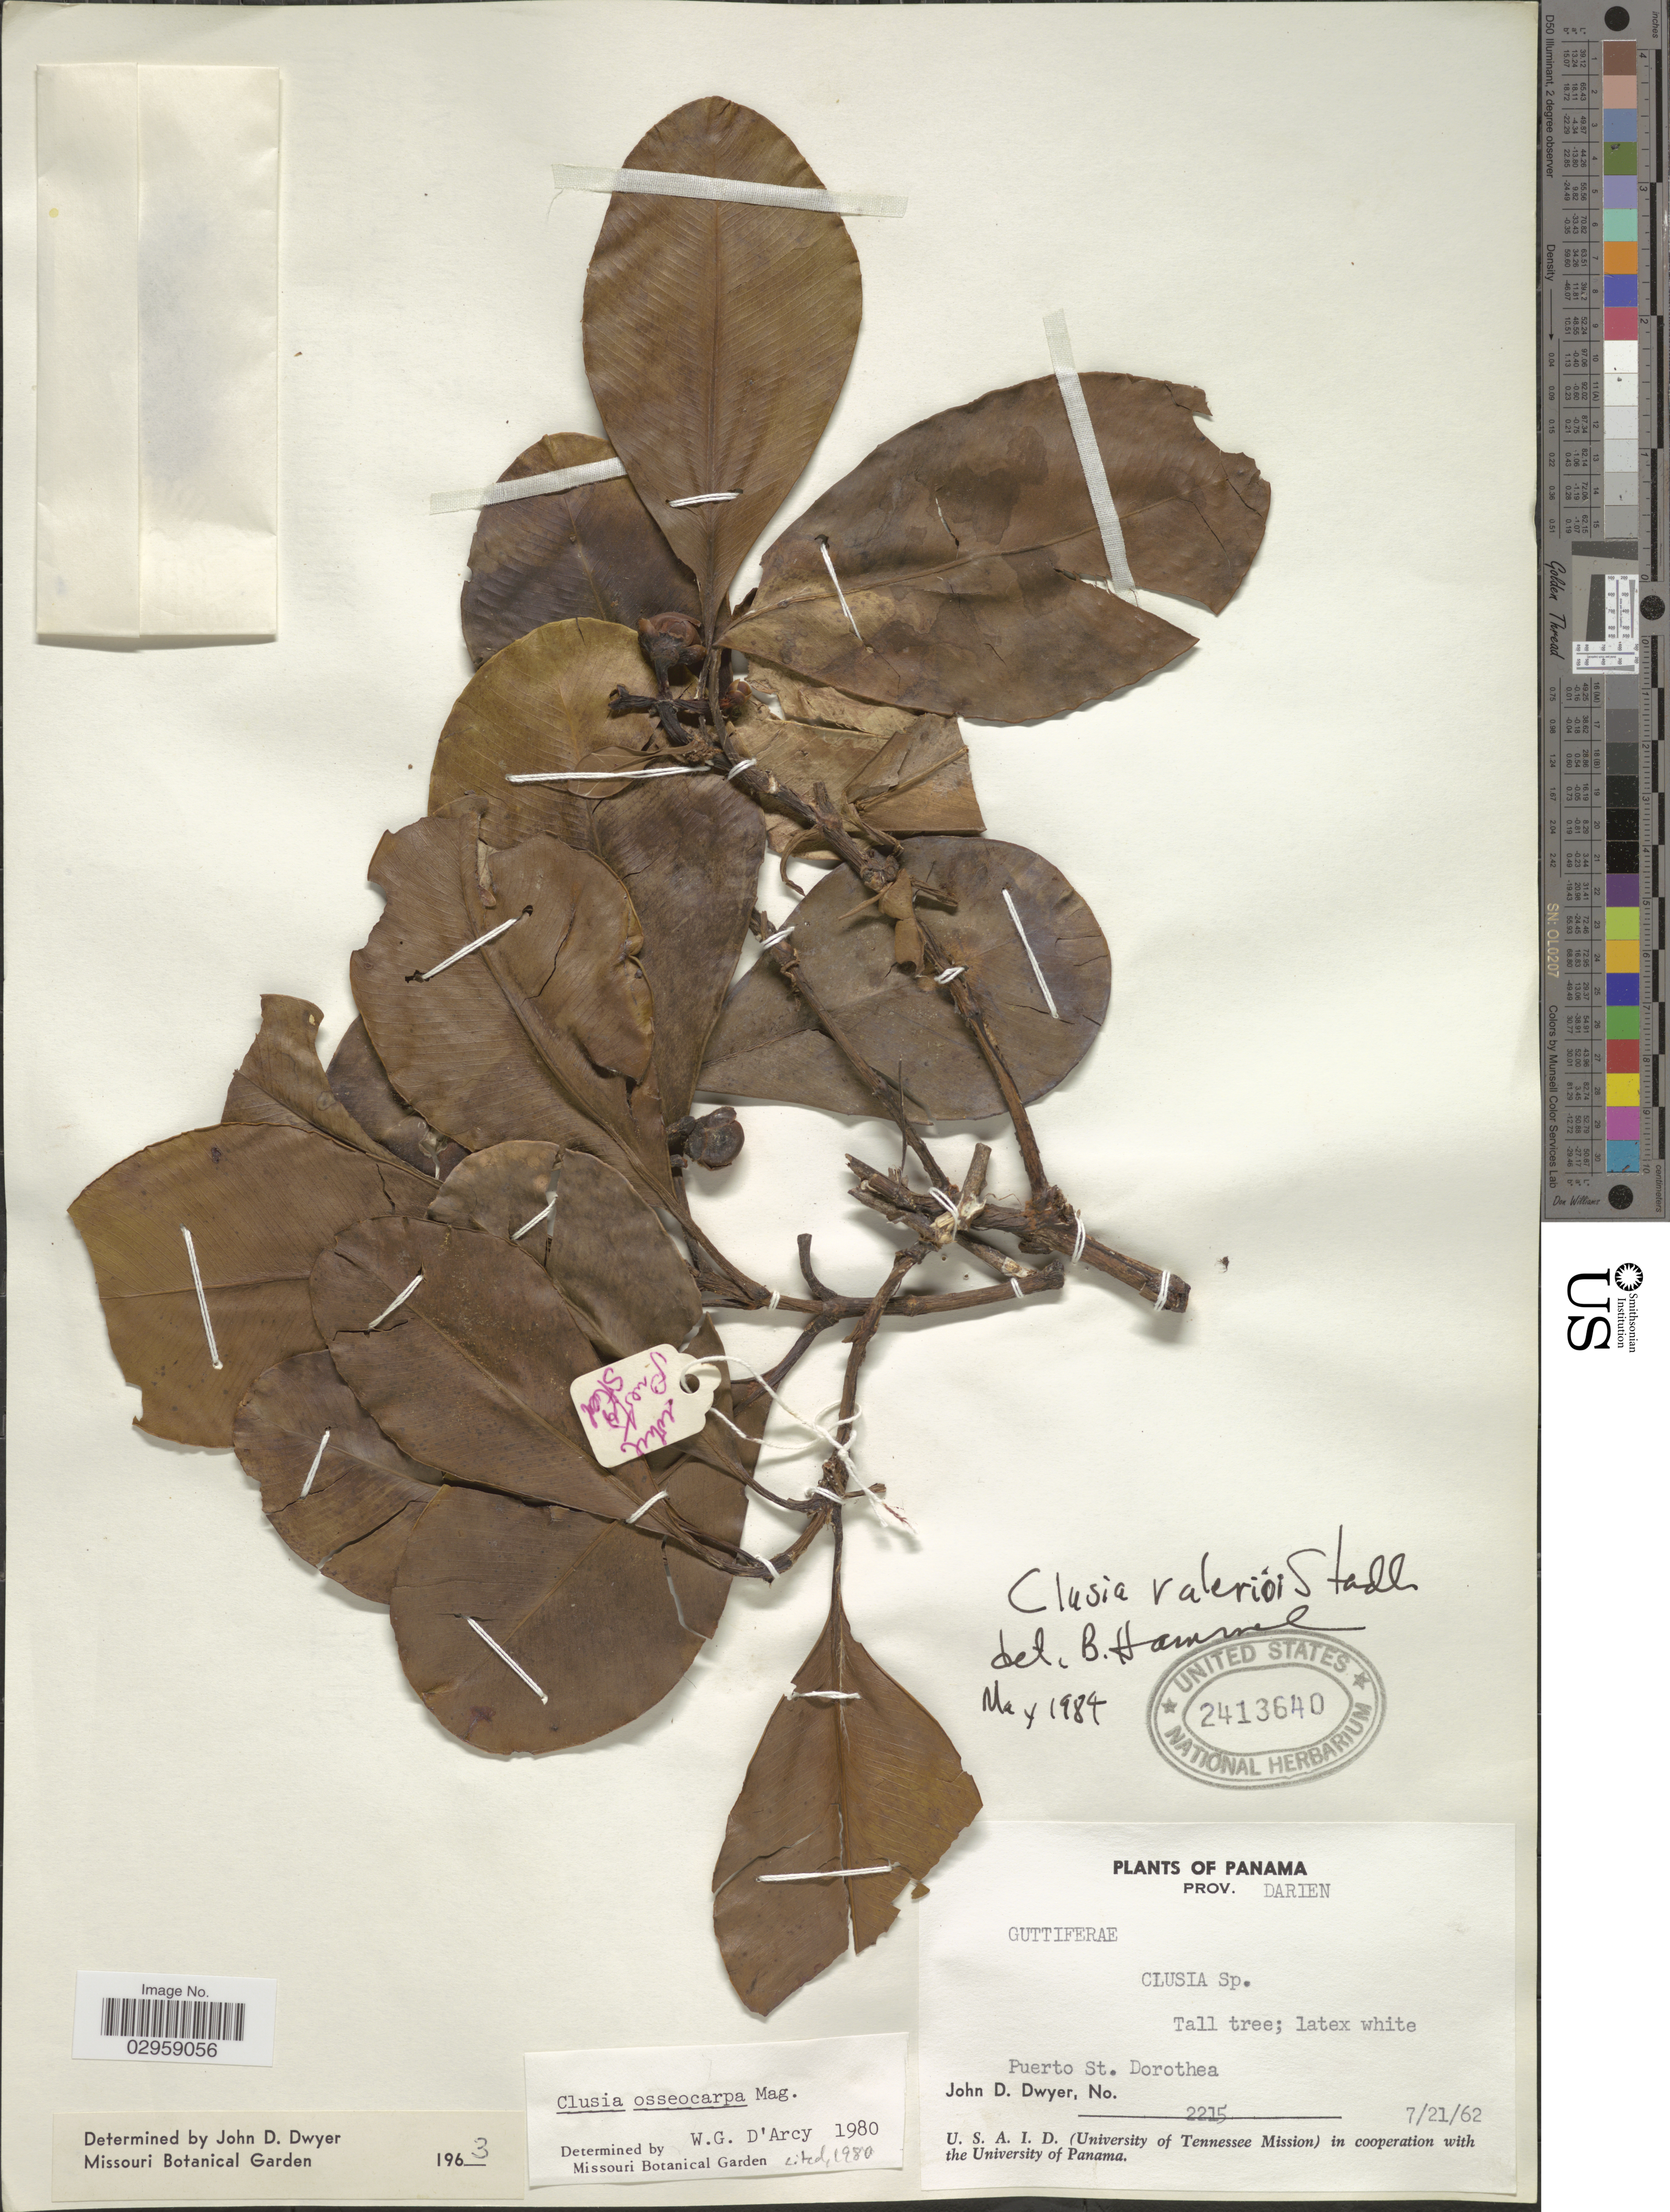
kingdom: Plantae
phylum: Tracheophyta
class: Magnoliopsida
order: Malpighiales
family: Clusiaceae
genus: Clusia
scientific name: Clusia valerioi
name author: Standl.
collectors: J. D. Dwyer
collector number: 2215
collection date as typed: Transcribed d/m/y: 21/7/62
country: Panama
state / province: Darién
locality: Puerto St. Dorothea.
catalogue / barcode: US 2413640